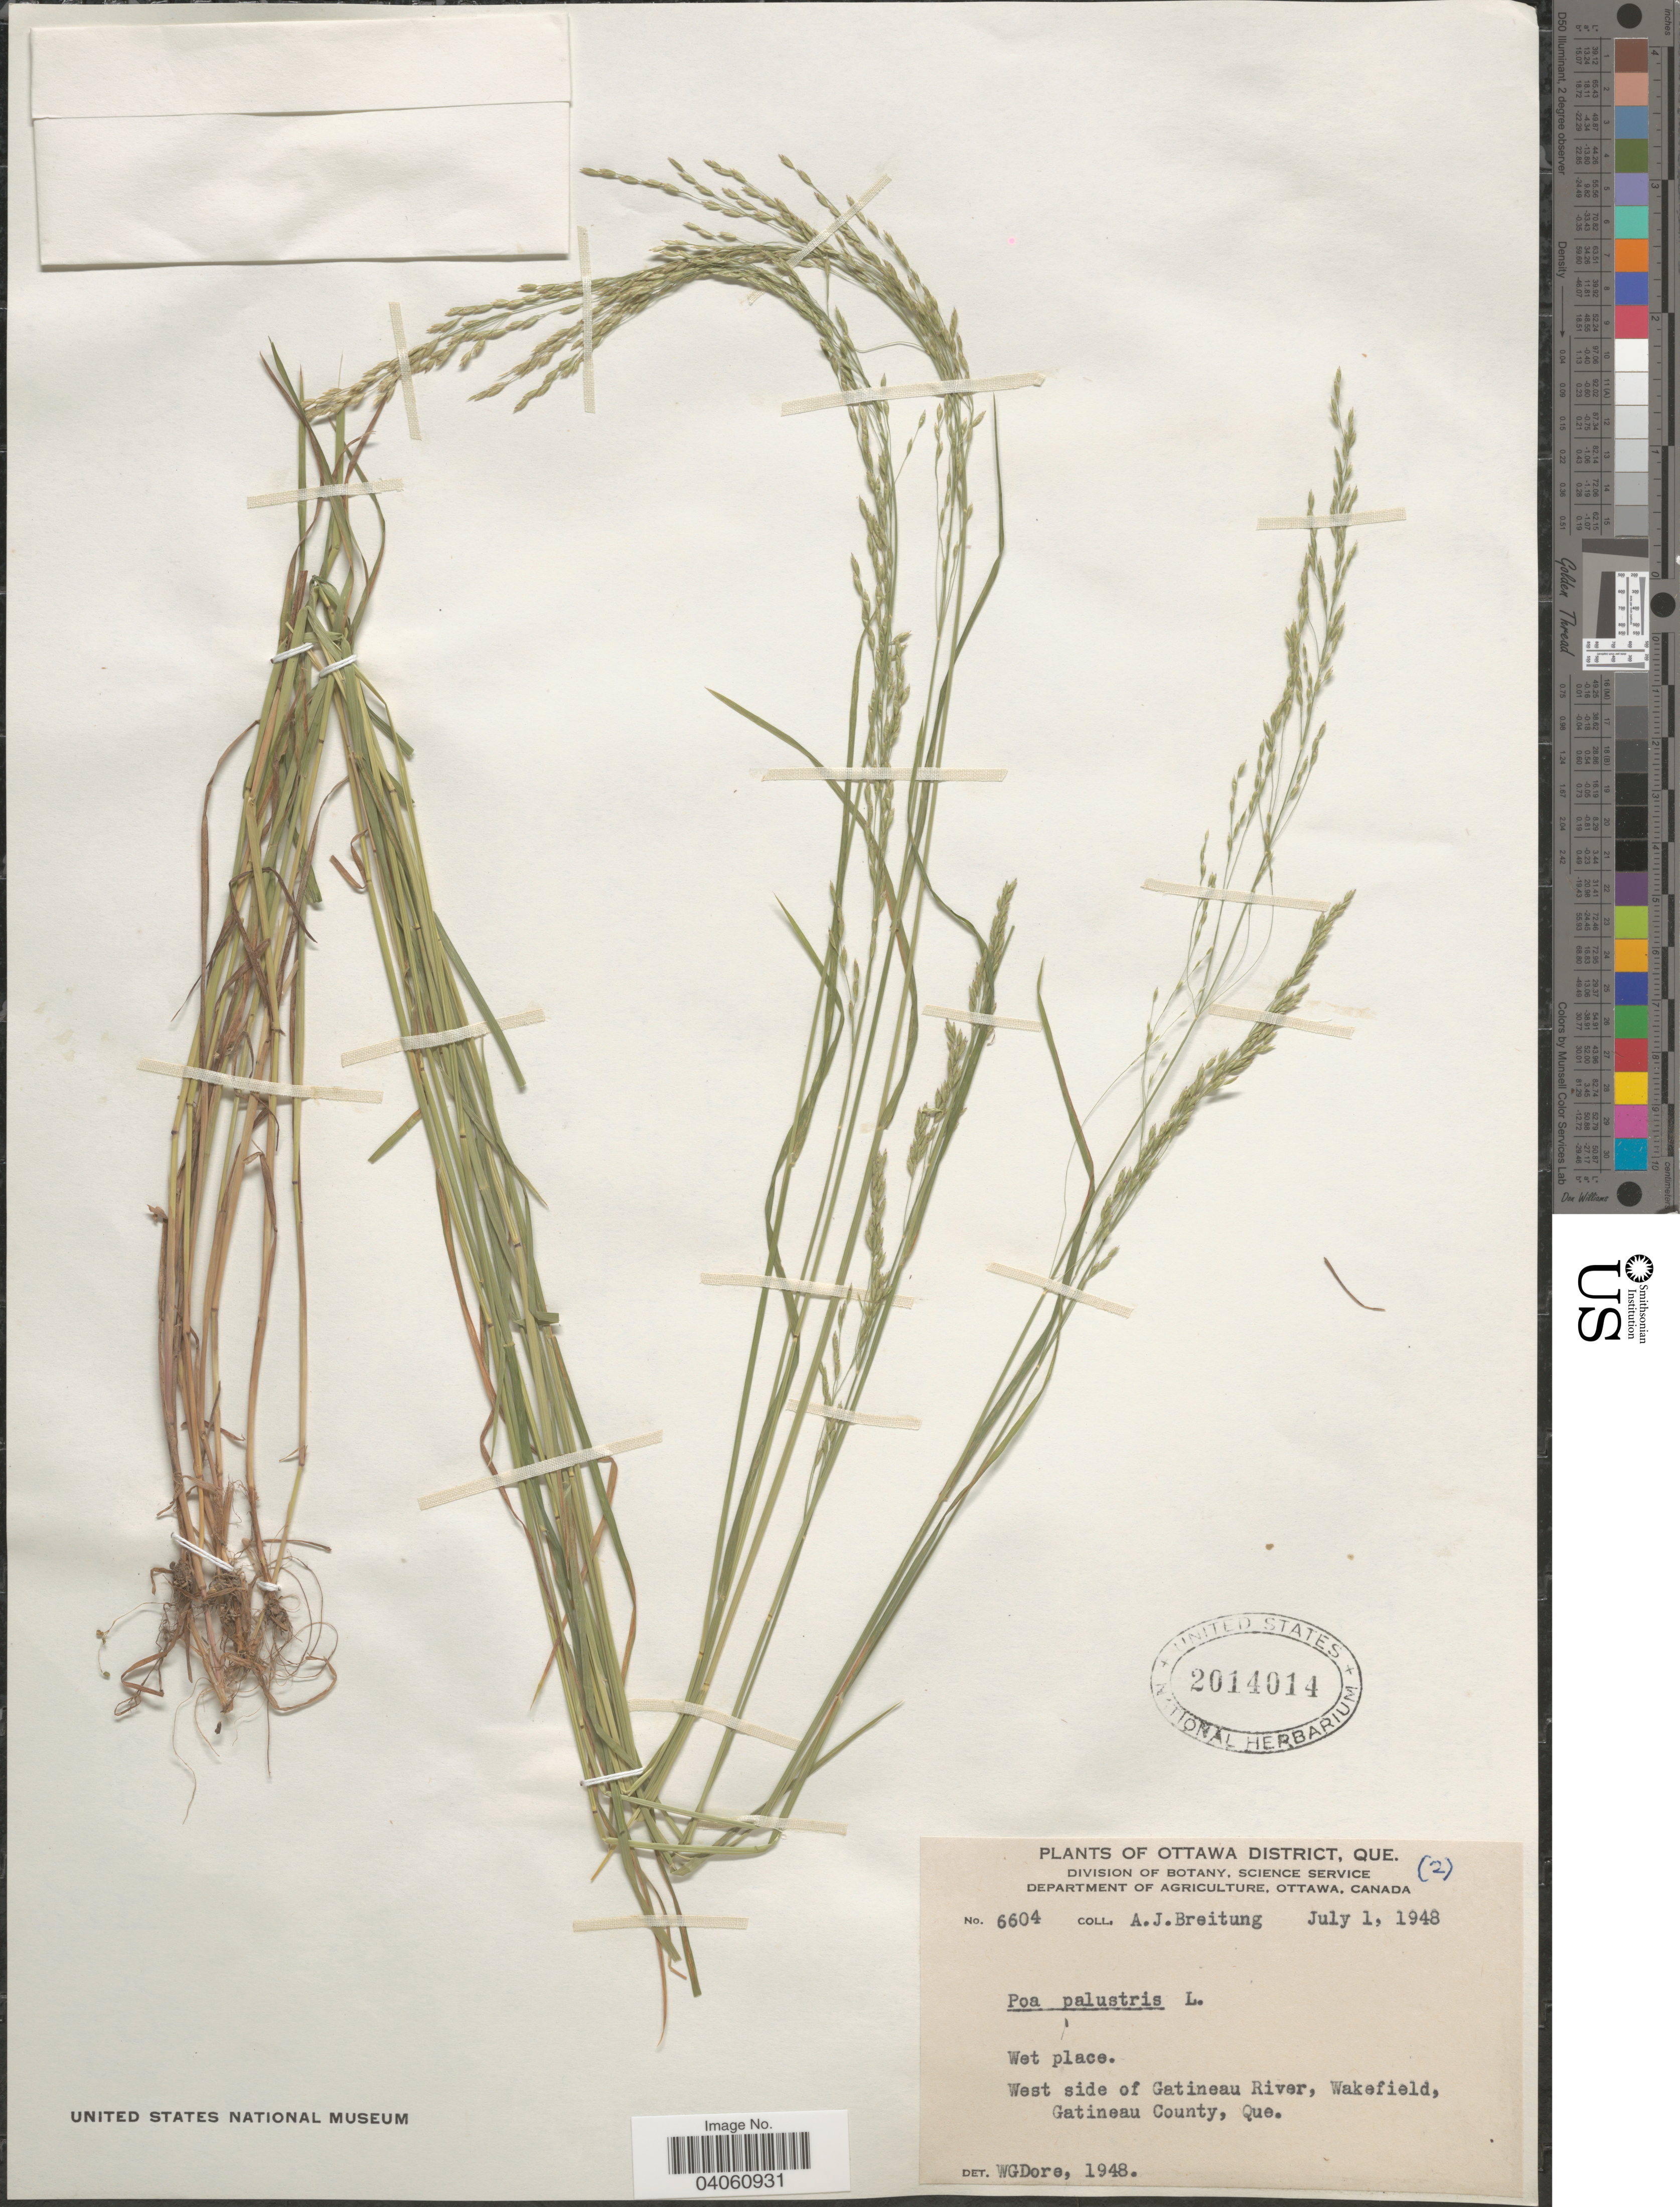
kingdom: Plantae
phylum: Tracheophyta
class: Liliopsida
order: Poales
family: Poaceae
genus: Poa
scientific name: Poa palustris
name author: L.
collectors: A. Breitung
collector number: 6604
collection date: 1948-07-01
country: Canada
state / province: Quebec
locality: Ottawa District. West side of Gatineau River, Wakefield, Gatineau County.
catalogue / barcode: US 2014014